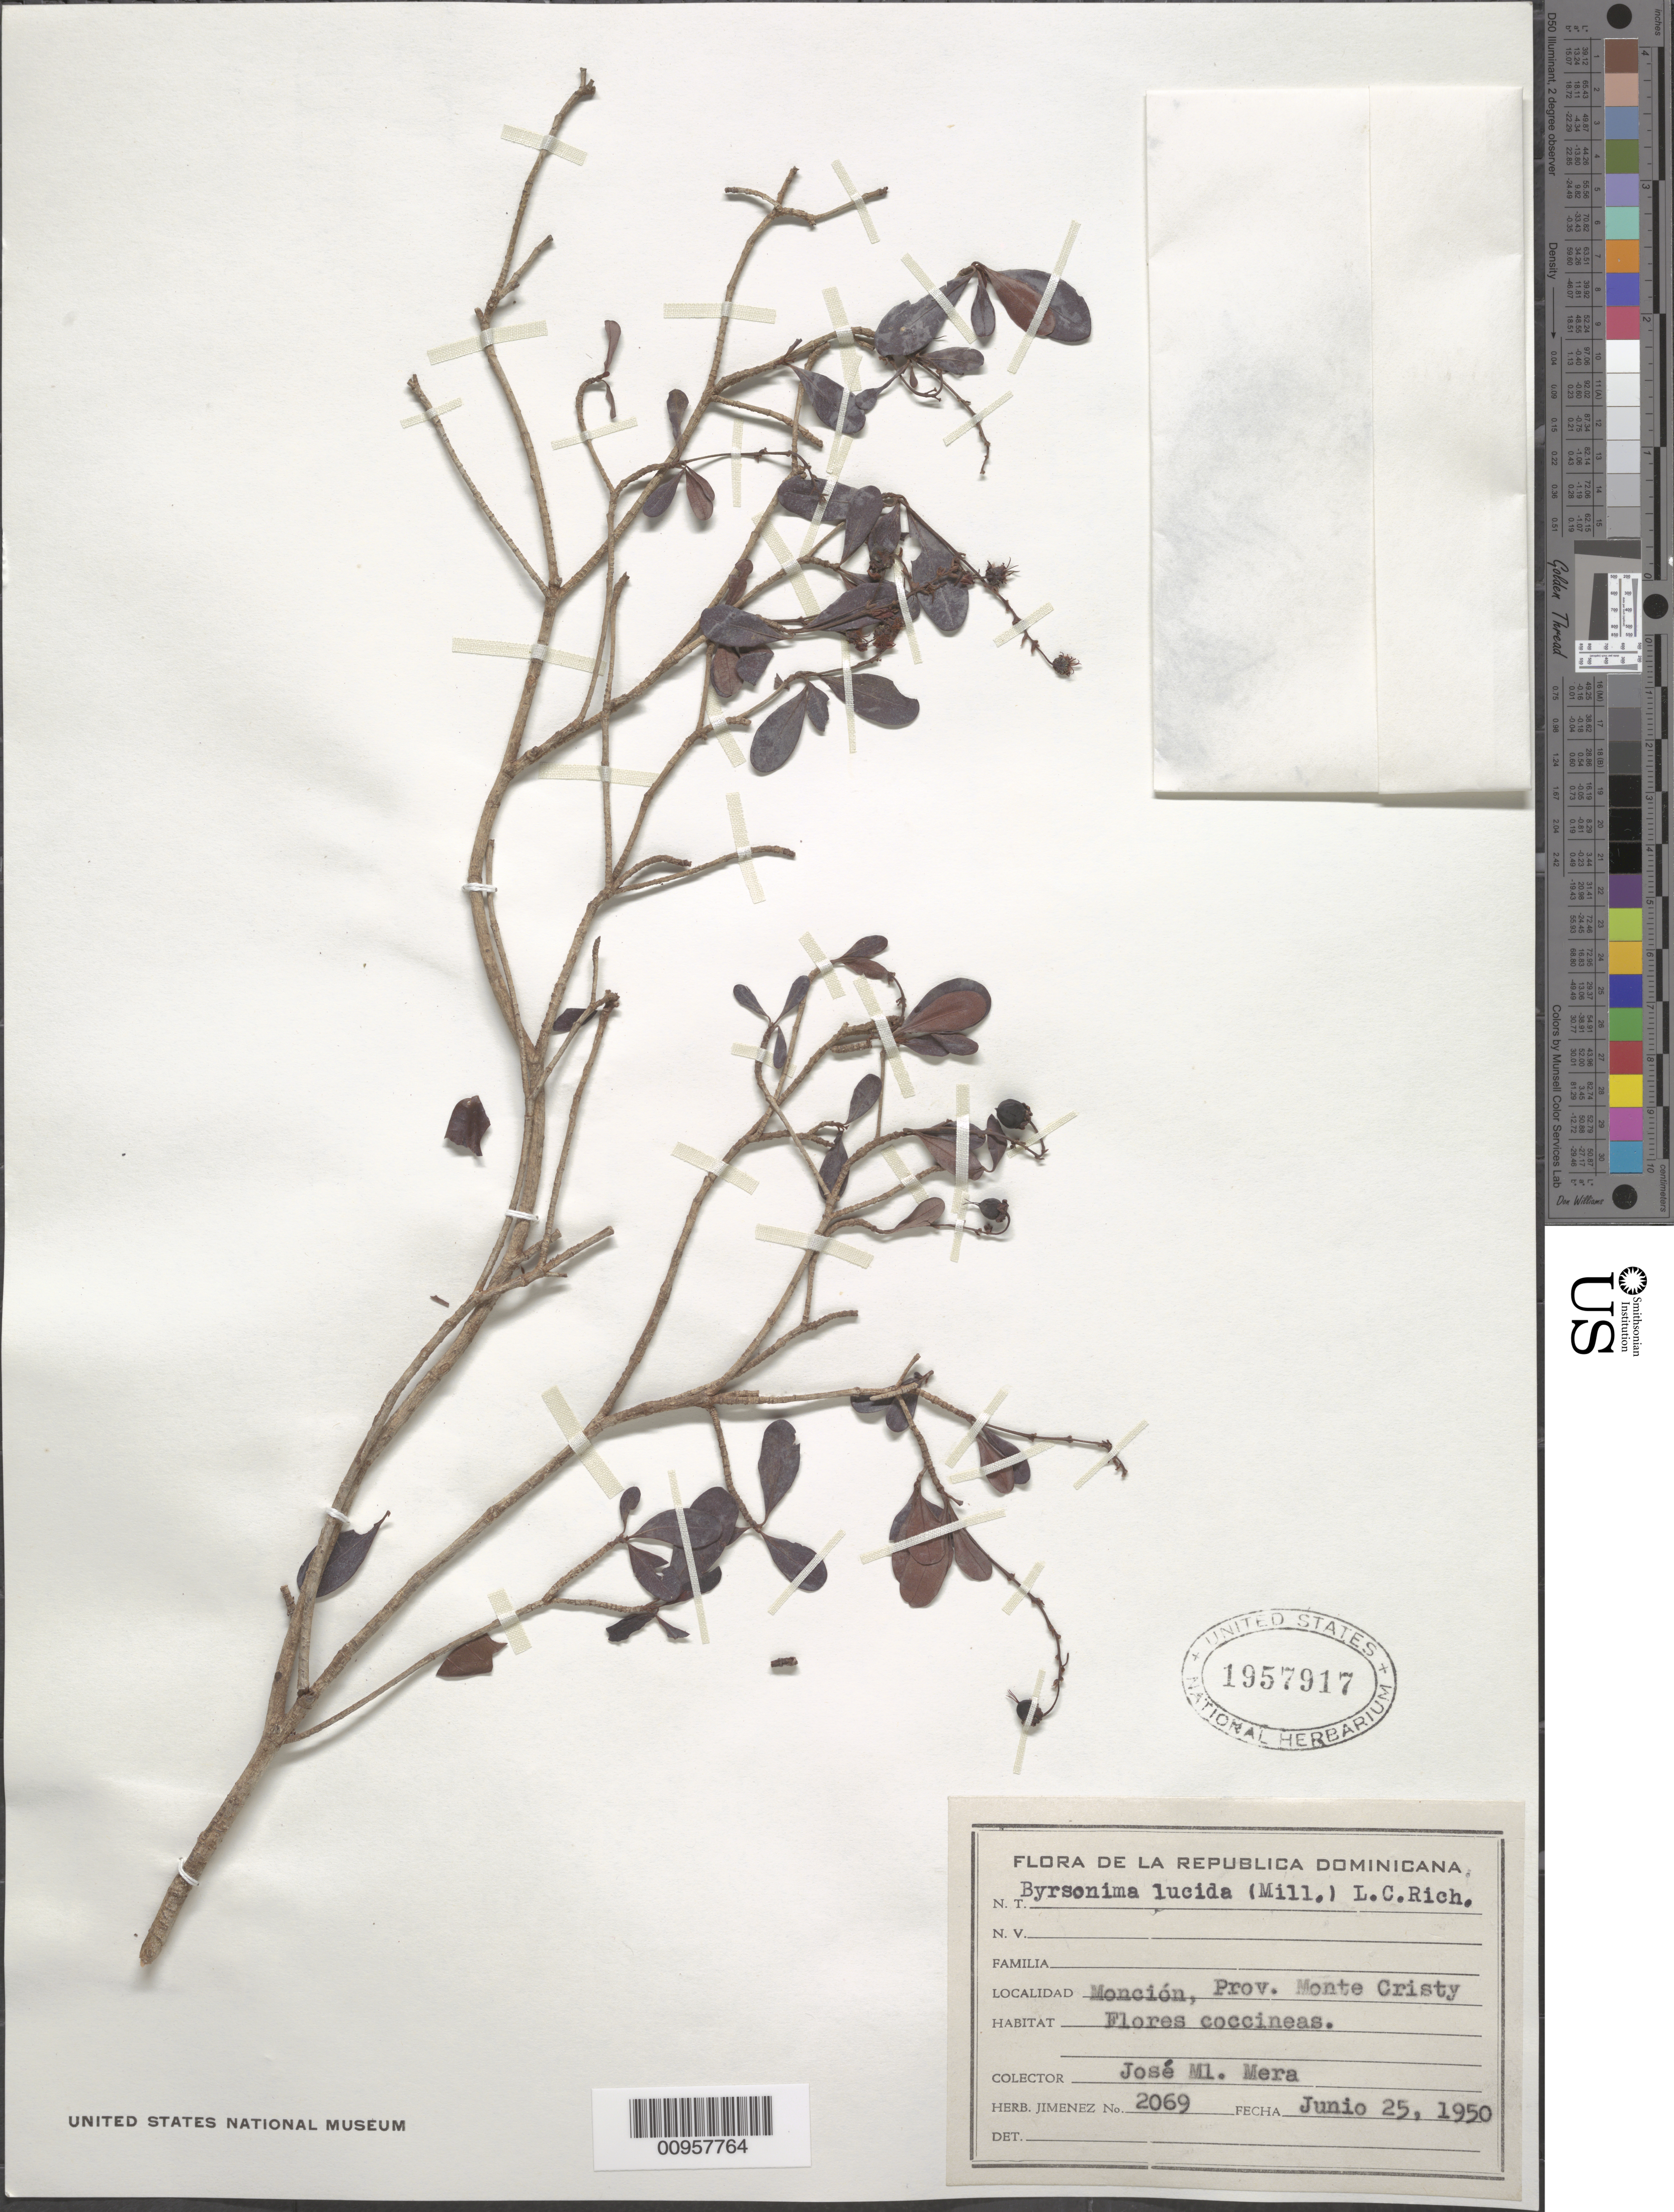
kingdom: Plantae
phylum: Tracheophyta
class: Magnoliopsida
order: Malpighiales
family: Malpighiaceae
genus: Byrsonima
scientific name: Byrsonima lucida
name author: (Mill.) DC.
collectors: J. Mera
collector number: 2069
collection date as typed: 25 Jun 1950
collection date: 1950-06-25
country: Dominican Republic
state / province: Monte Cristi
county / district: Monción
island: Hispaniola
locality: Moncion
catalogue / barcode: US 1957917